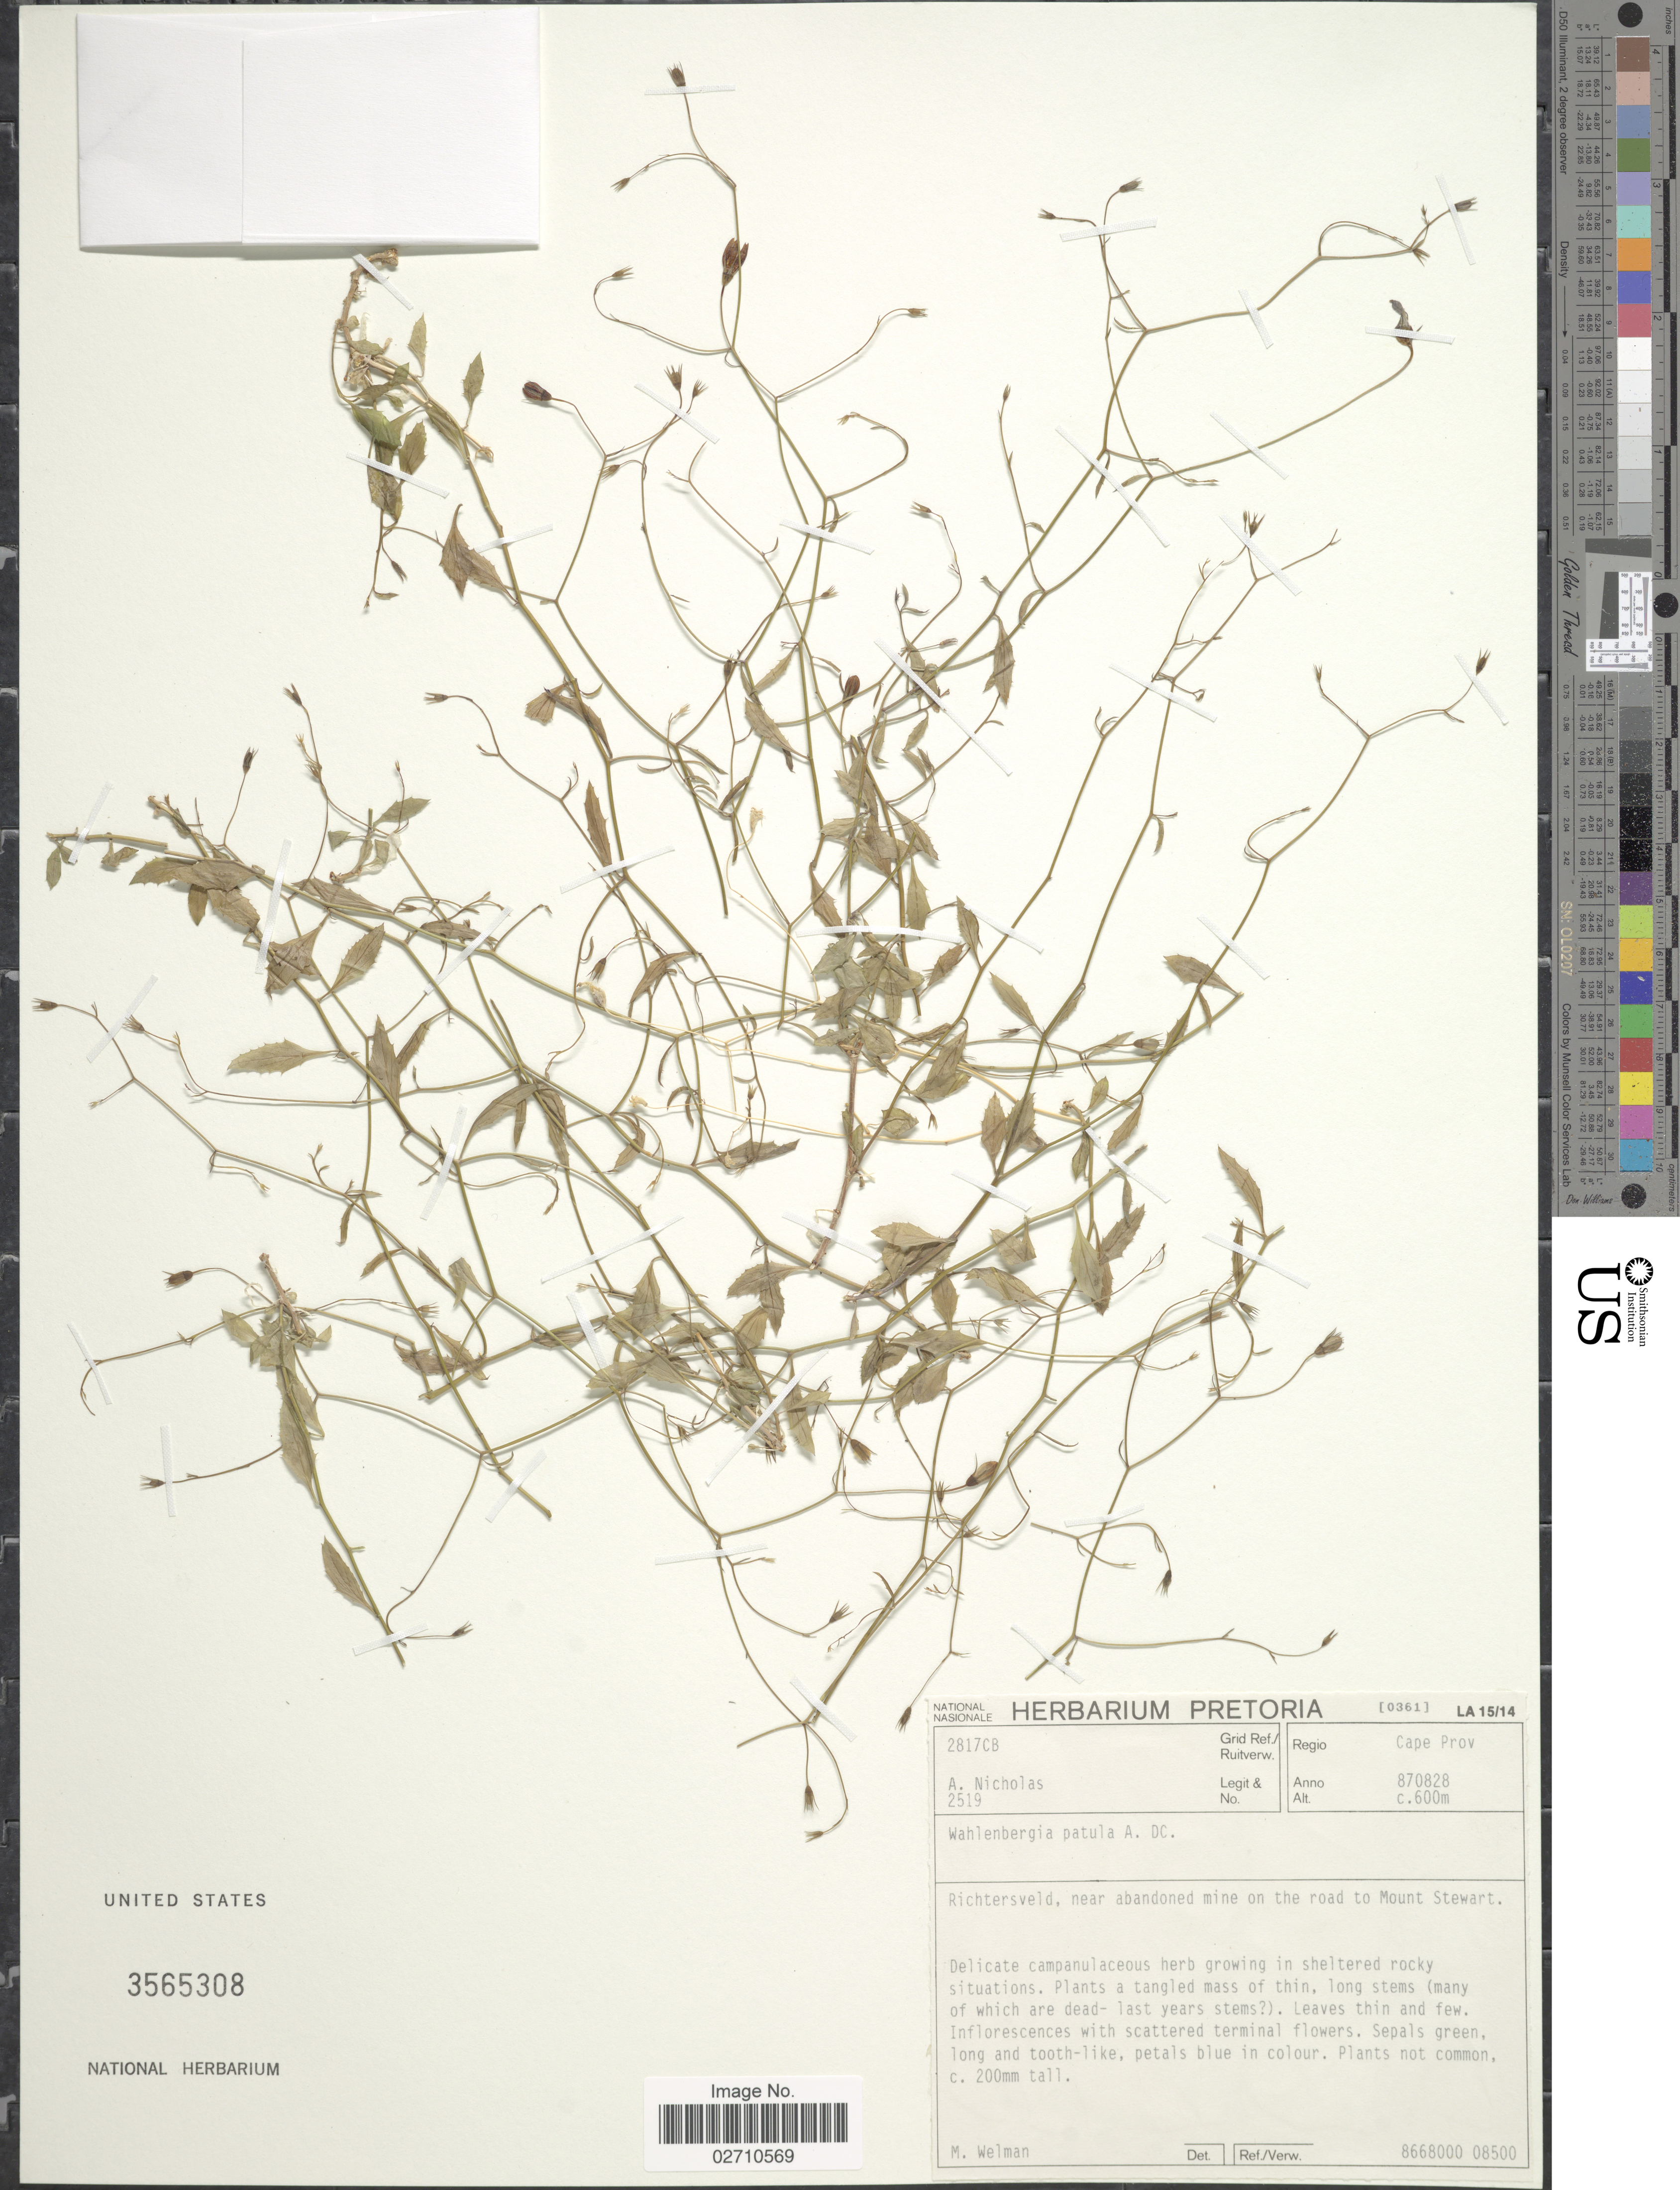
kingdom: Plantae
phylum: Tracheophyta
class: Magnoliopsida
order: Asterales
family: Campanulaceae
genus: Wahlenbergia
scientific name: Wahlenbergia patula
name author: A. DC.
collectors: A. Nicholas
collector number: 2519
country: South Africa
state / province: Northern Cape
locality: Richtersveld, near abandoned mine on the road to Mount Stewart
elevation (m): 600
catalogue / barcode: US 3565308